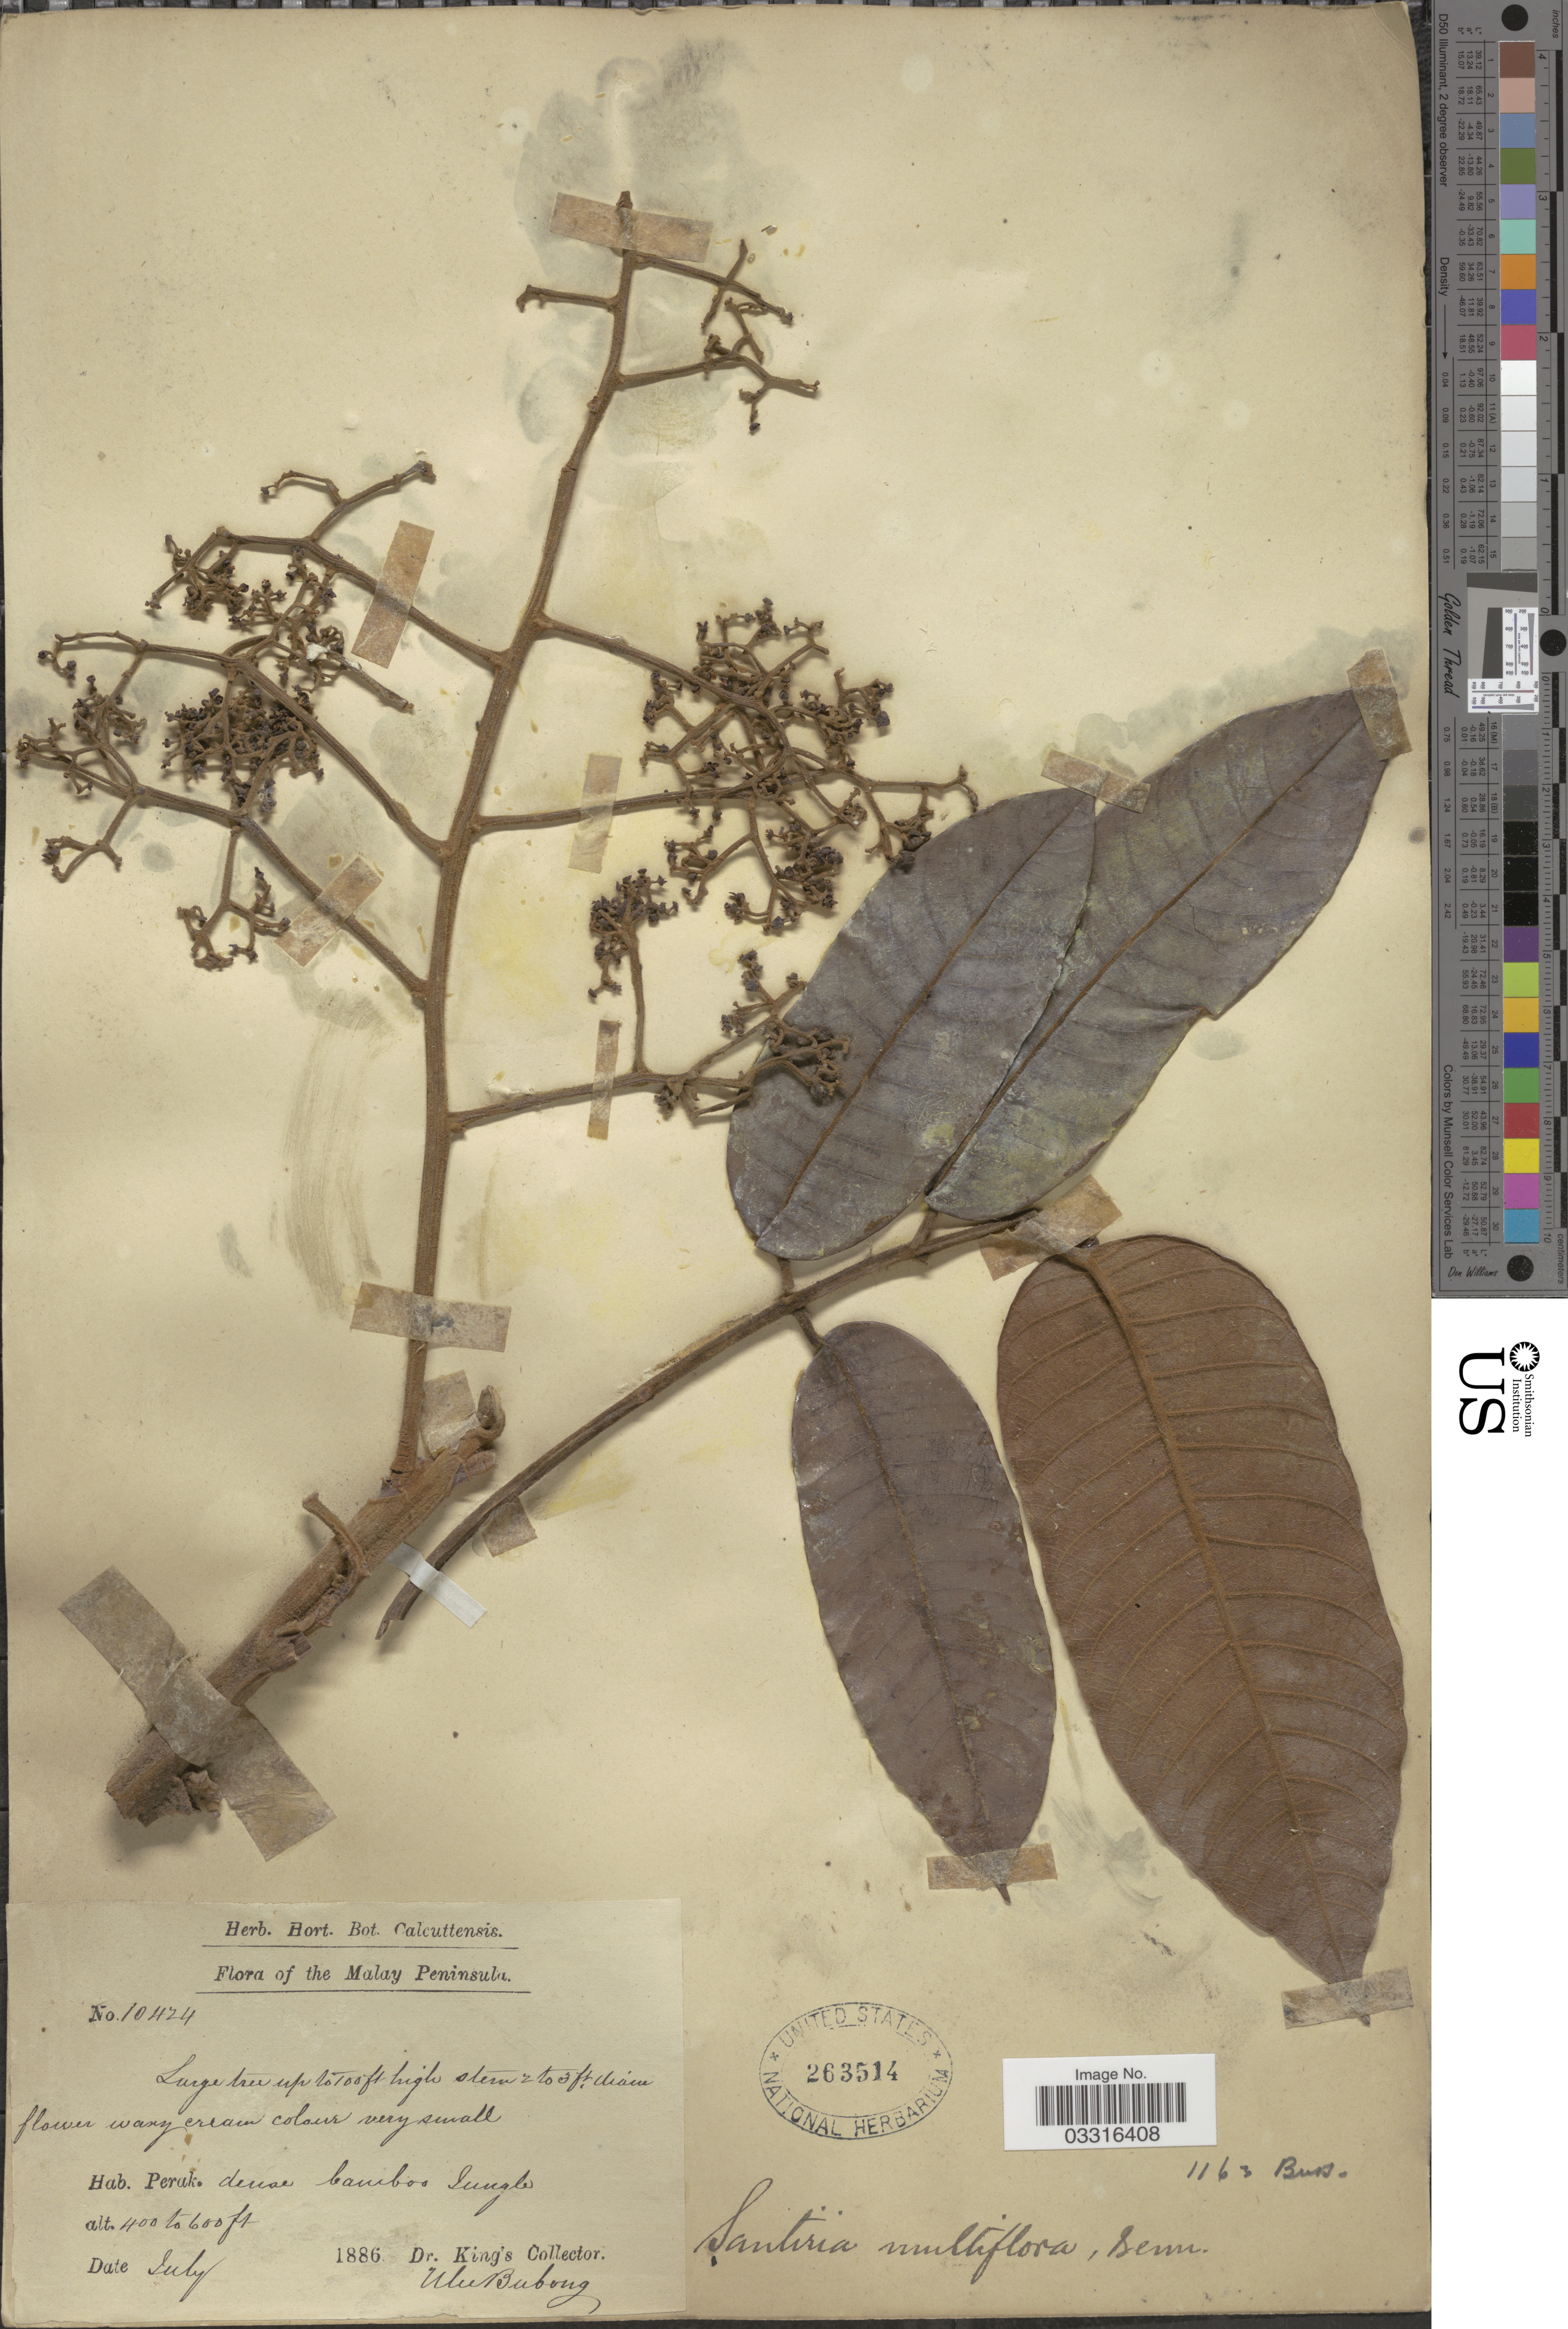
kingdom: Plantae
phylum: Tracheophyta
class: Magnoliopsida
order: Sapindales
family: Burseraceae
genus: Santiria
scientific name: Santiria multiflora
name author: A.W. Benn.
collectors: Dr. King's collector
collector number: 10424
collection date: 1886-07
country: Malaysia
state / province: Perak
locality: Ulu Bubong [unsure placement] Malay Peninsula.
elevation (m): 122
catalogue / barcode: US 263514